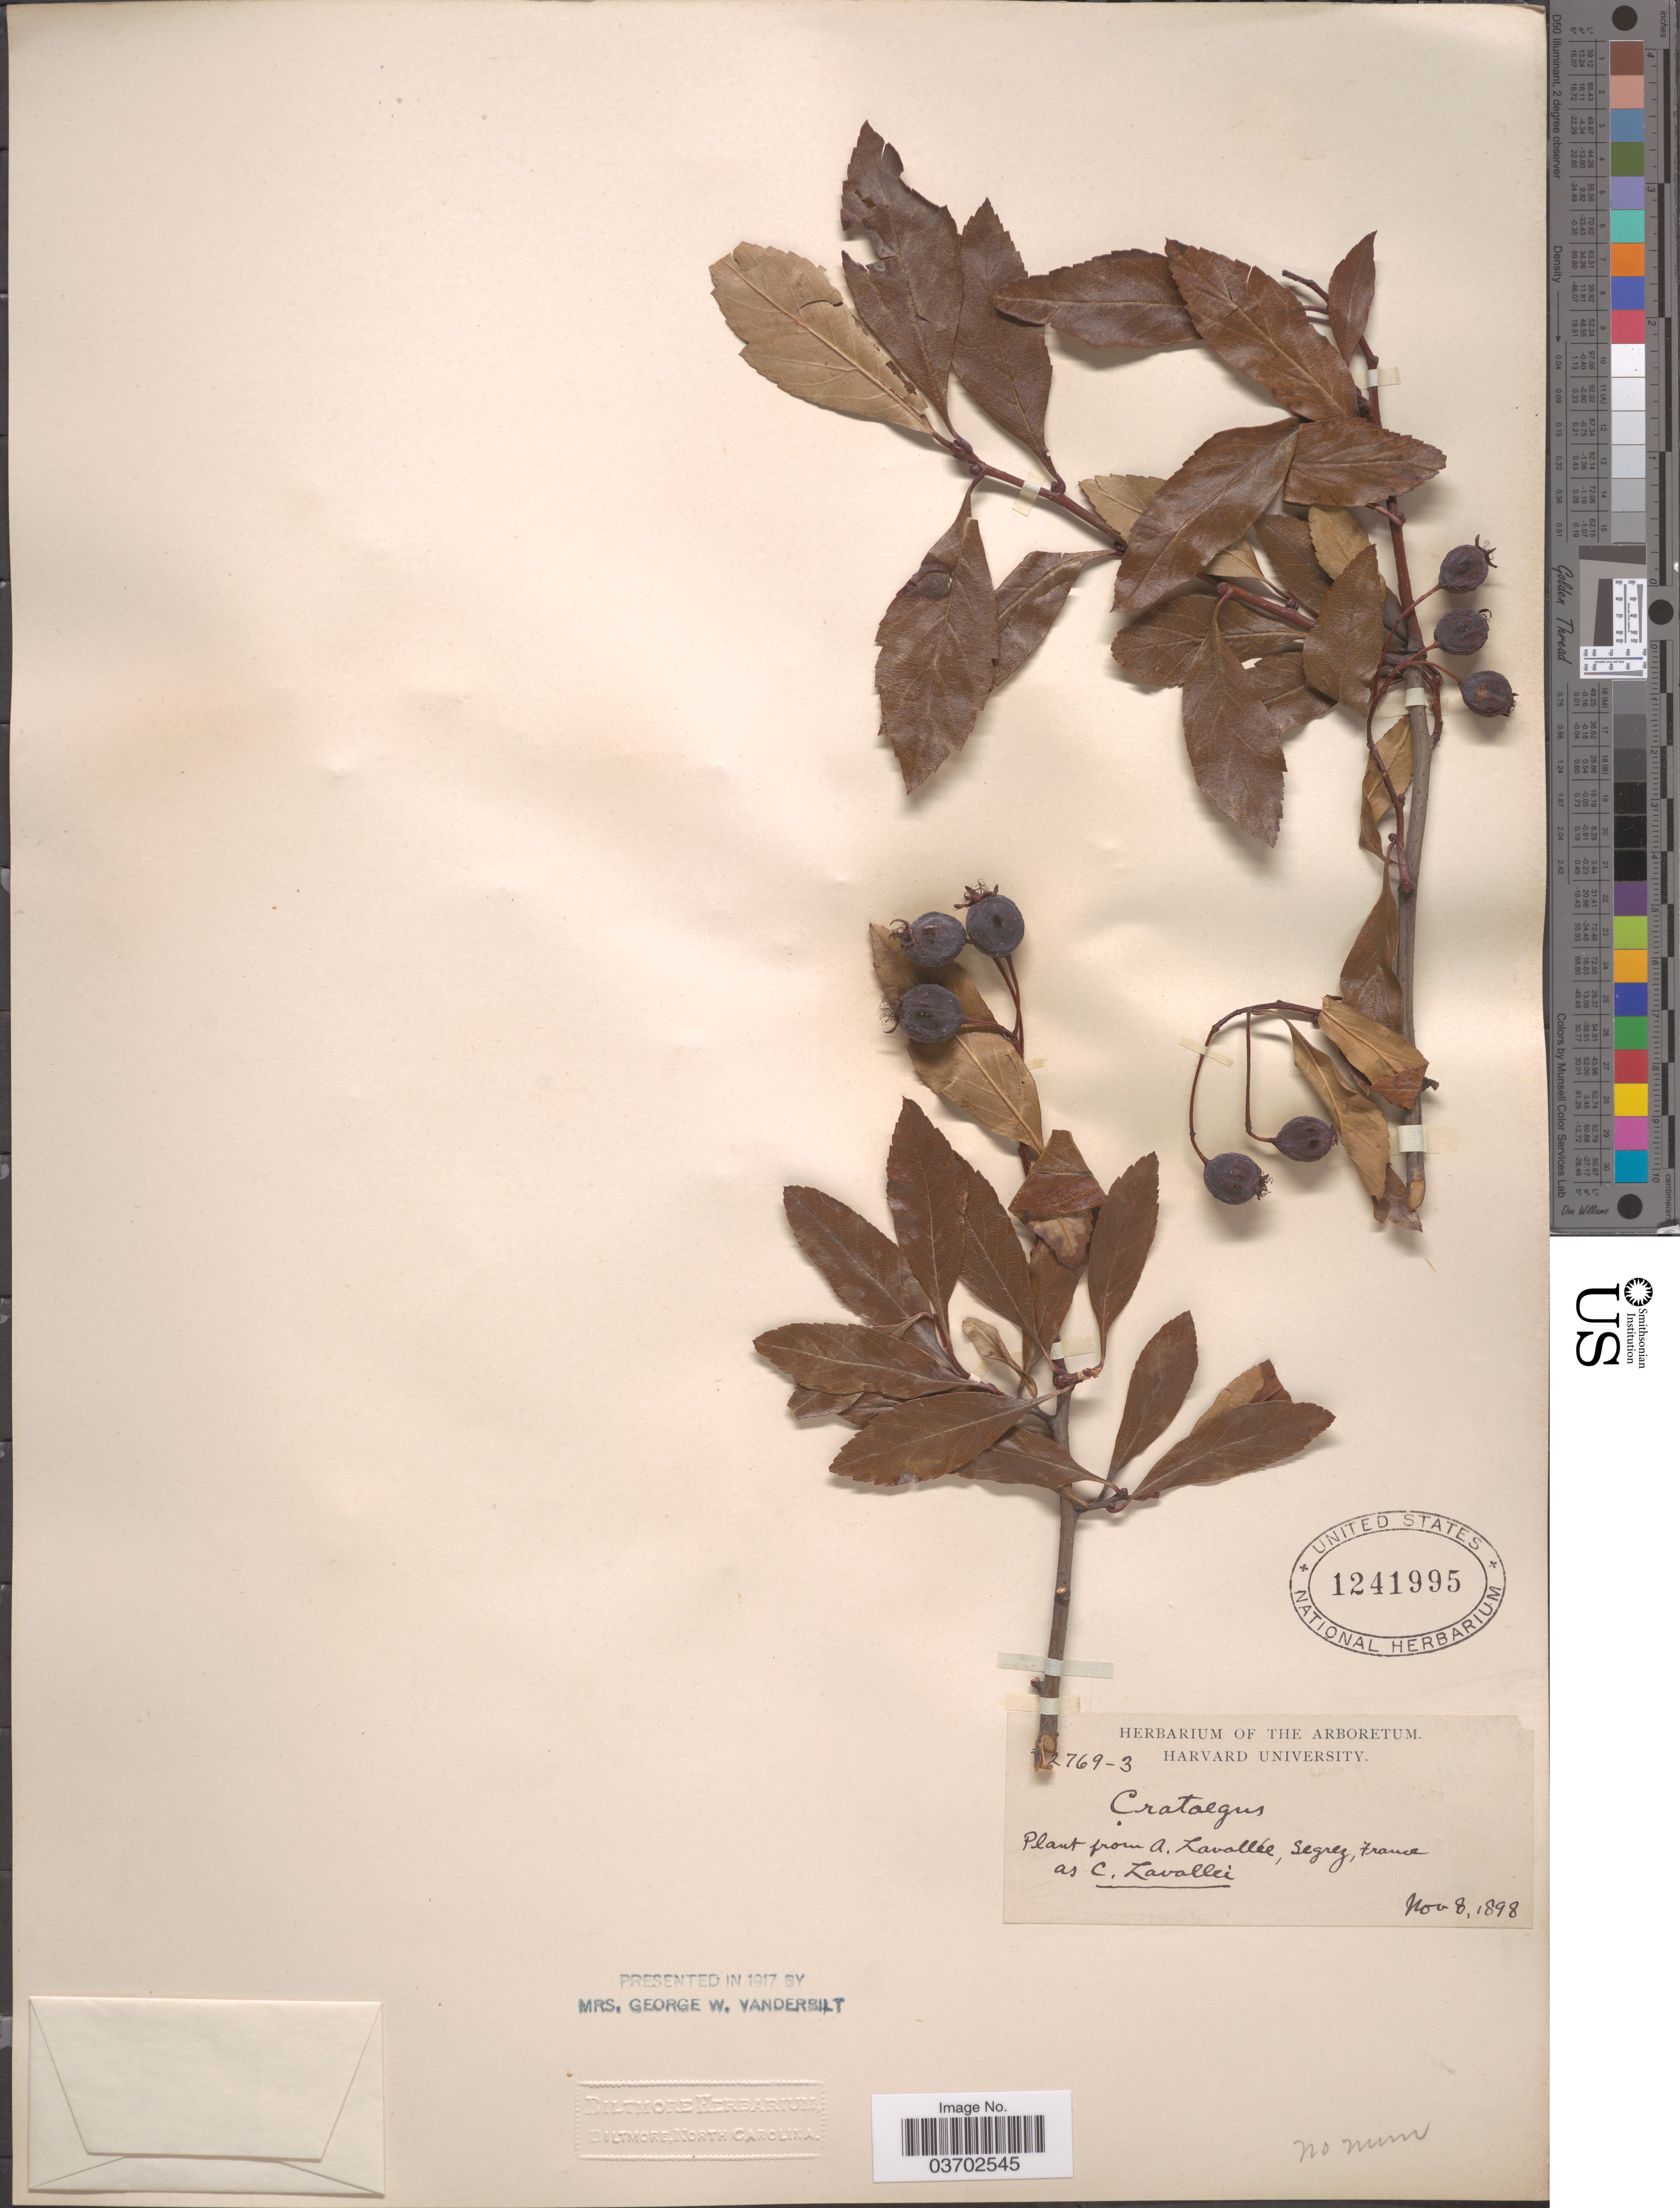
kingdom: Plantae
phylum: Tracheophyta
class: Magnoliopsida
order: Rosales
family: Rosaceae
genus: Crataegus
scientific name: Crataegus lavallei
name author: Sarg.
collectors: Ex herb. of the Arboretum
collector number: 2769-3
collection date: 1898-11-08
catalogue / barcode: US 1241995